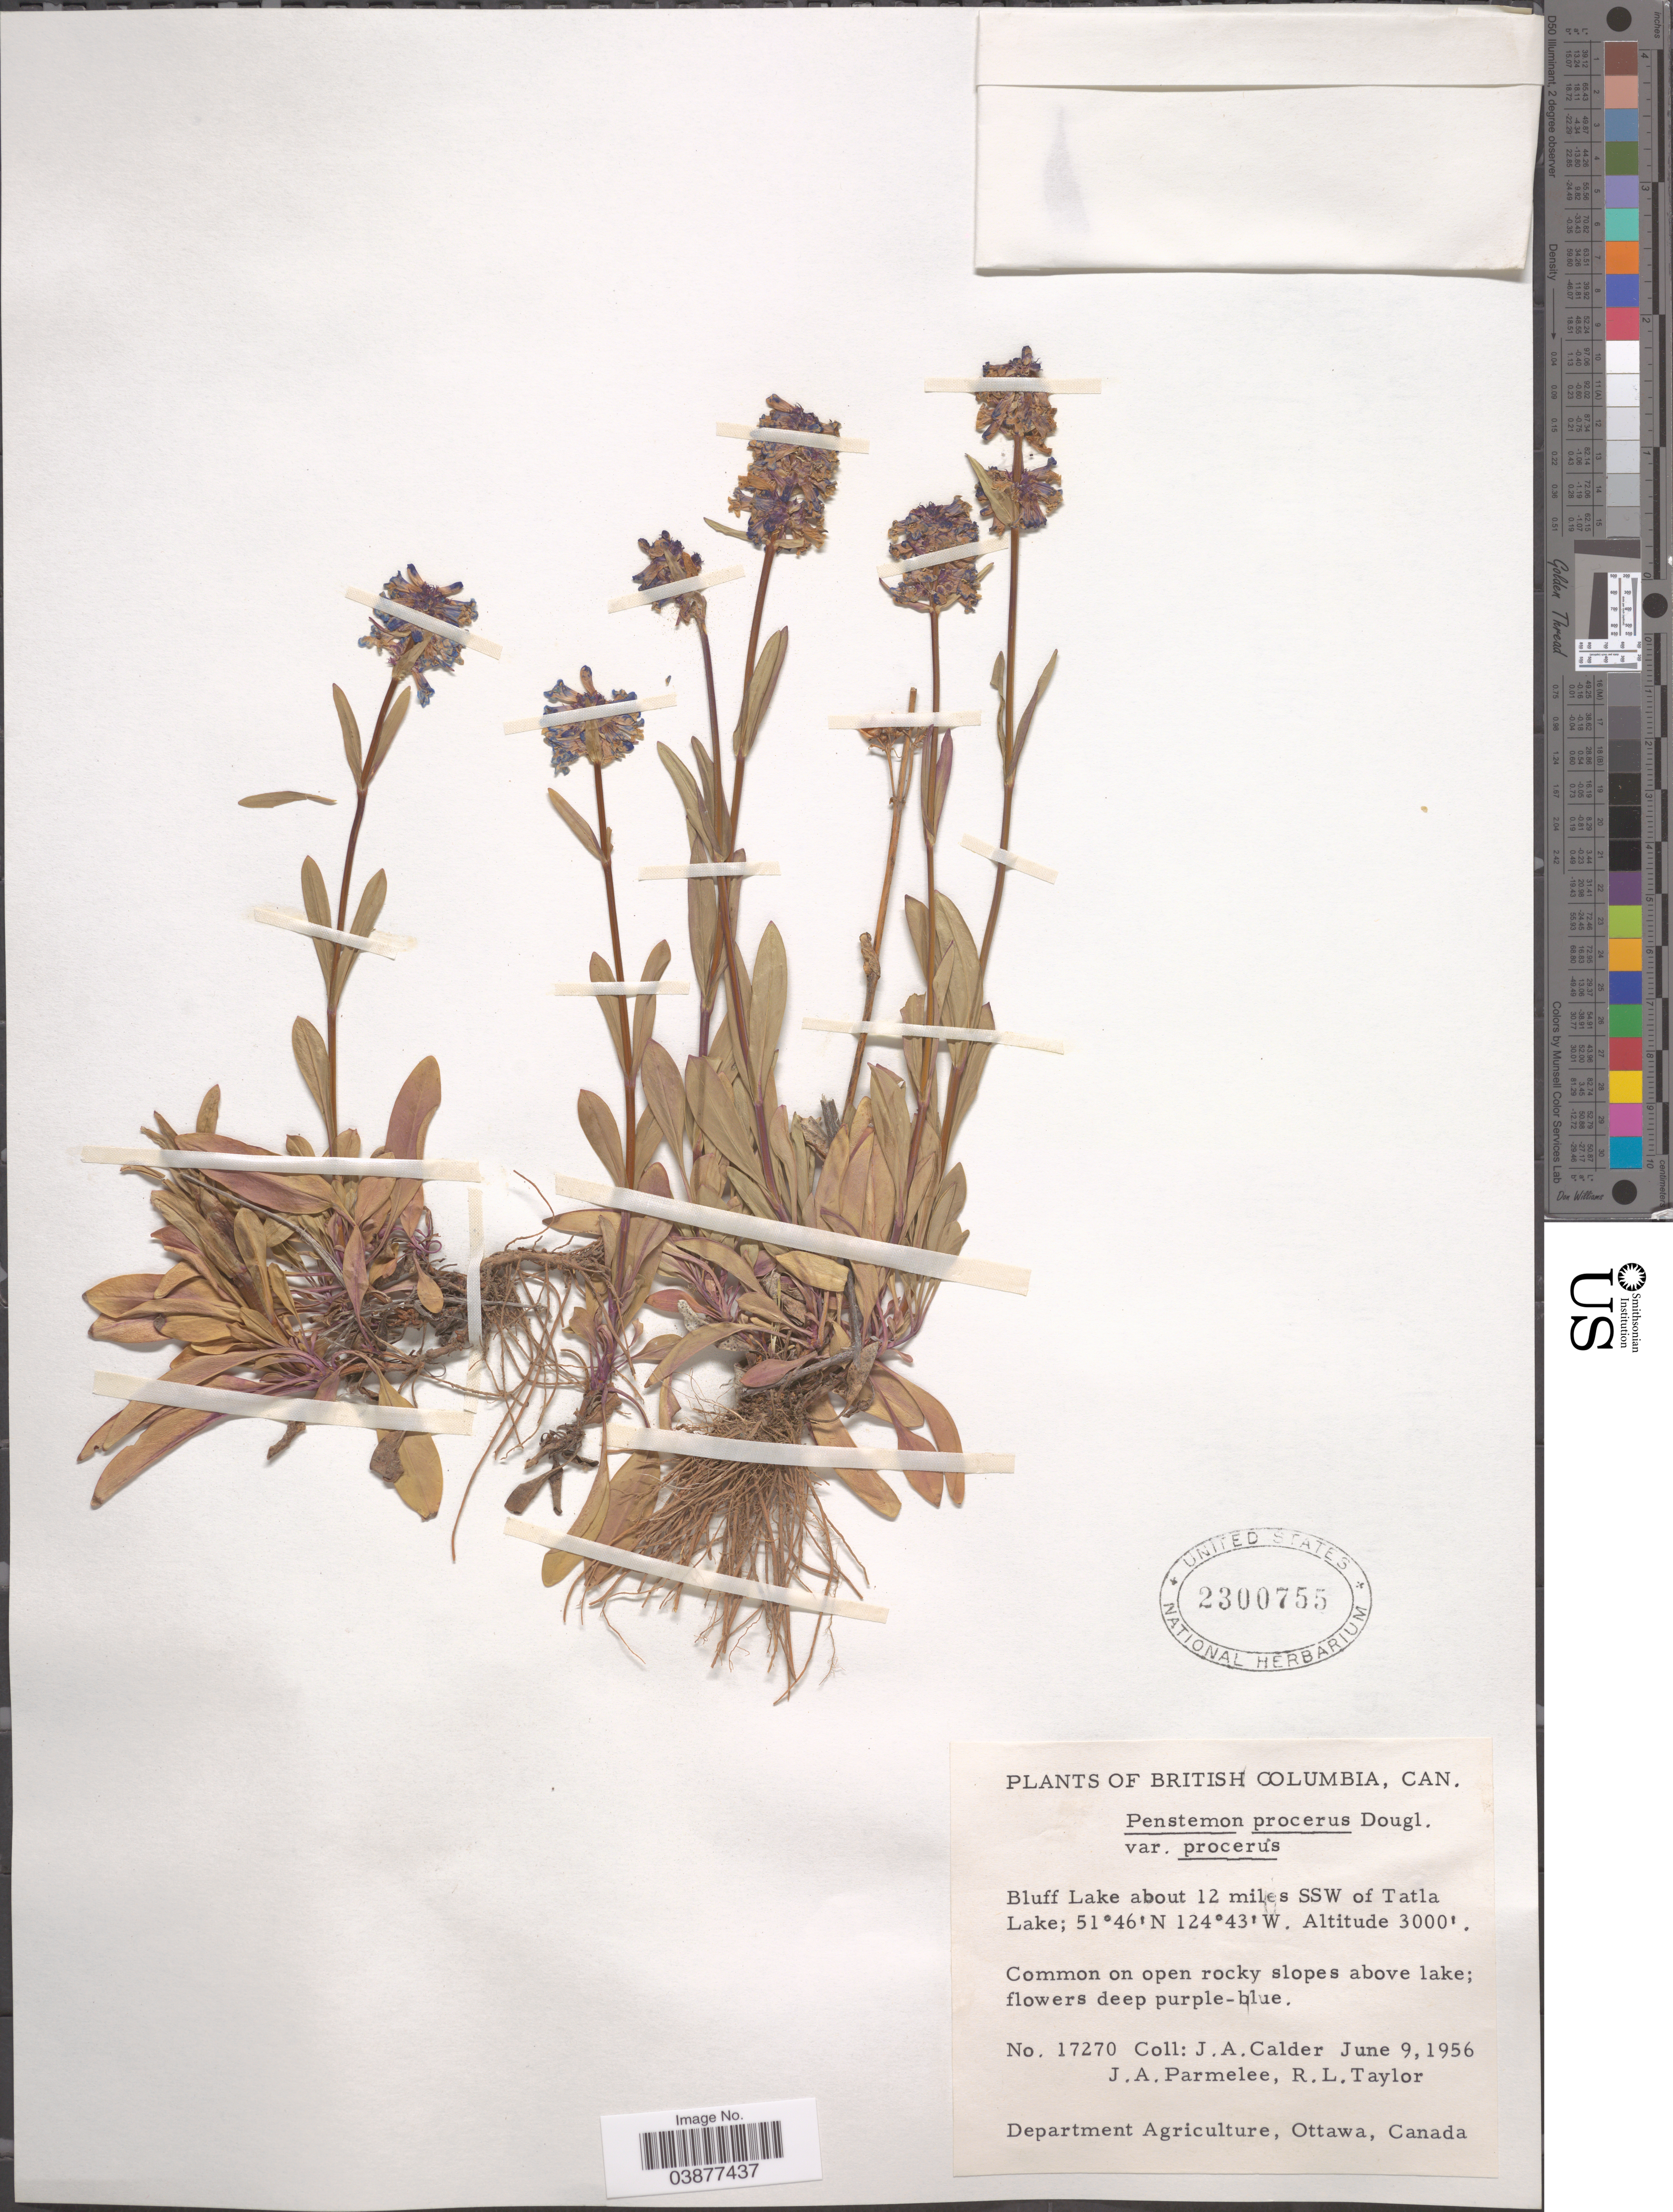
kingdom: Plantae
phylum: Tracheophyta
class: Magnoliopsida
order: Lamiales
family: Plantaginaceae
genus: Penstemon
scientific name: Penstemon pseudoprocerus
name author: Rydb.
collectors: J. A. Calder, J. A. Parmelee & R. Taylor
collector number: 17270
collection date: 1956-06-09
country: Canada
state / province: British Columbia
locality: Bluff Lake about 12 miles SSW of Tatla Lake.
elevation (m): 914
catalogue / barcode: US 2300755